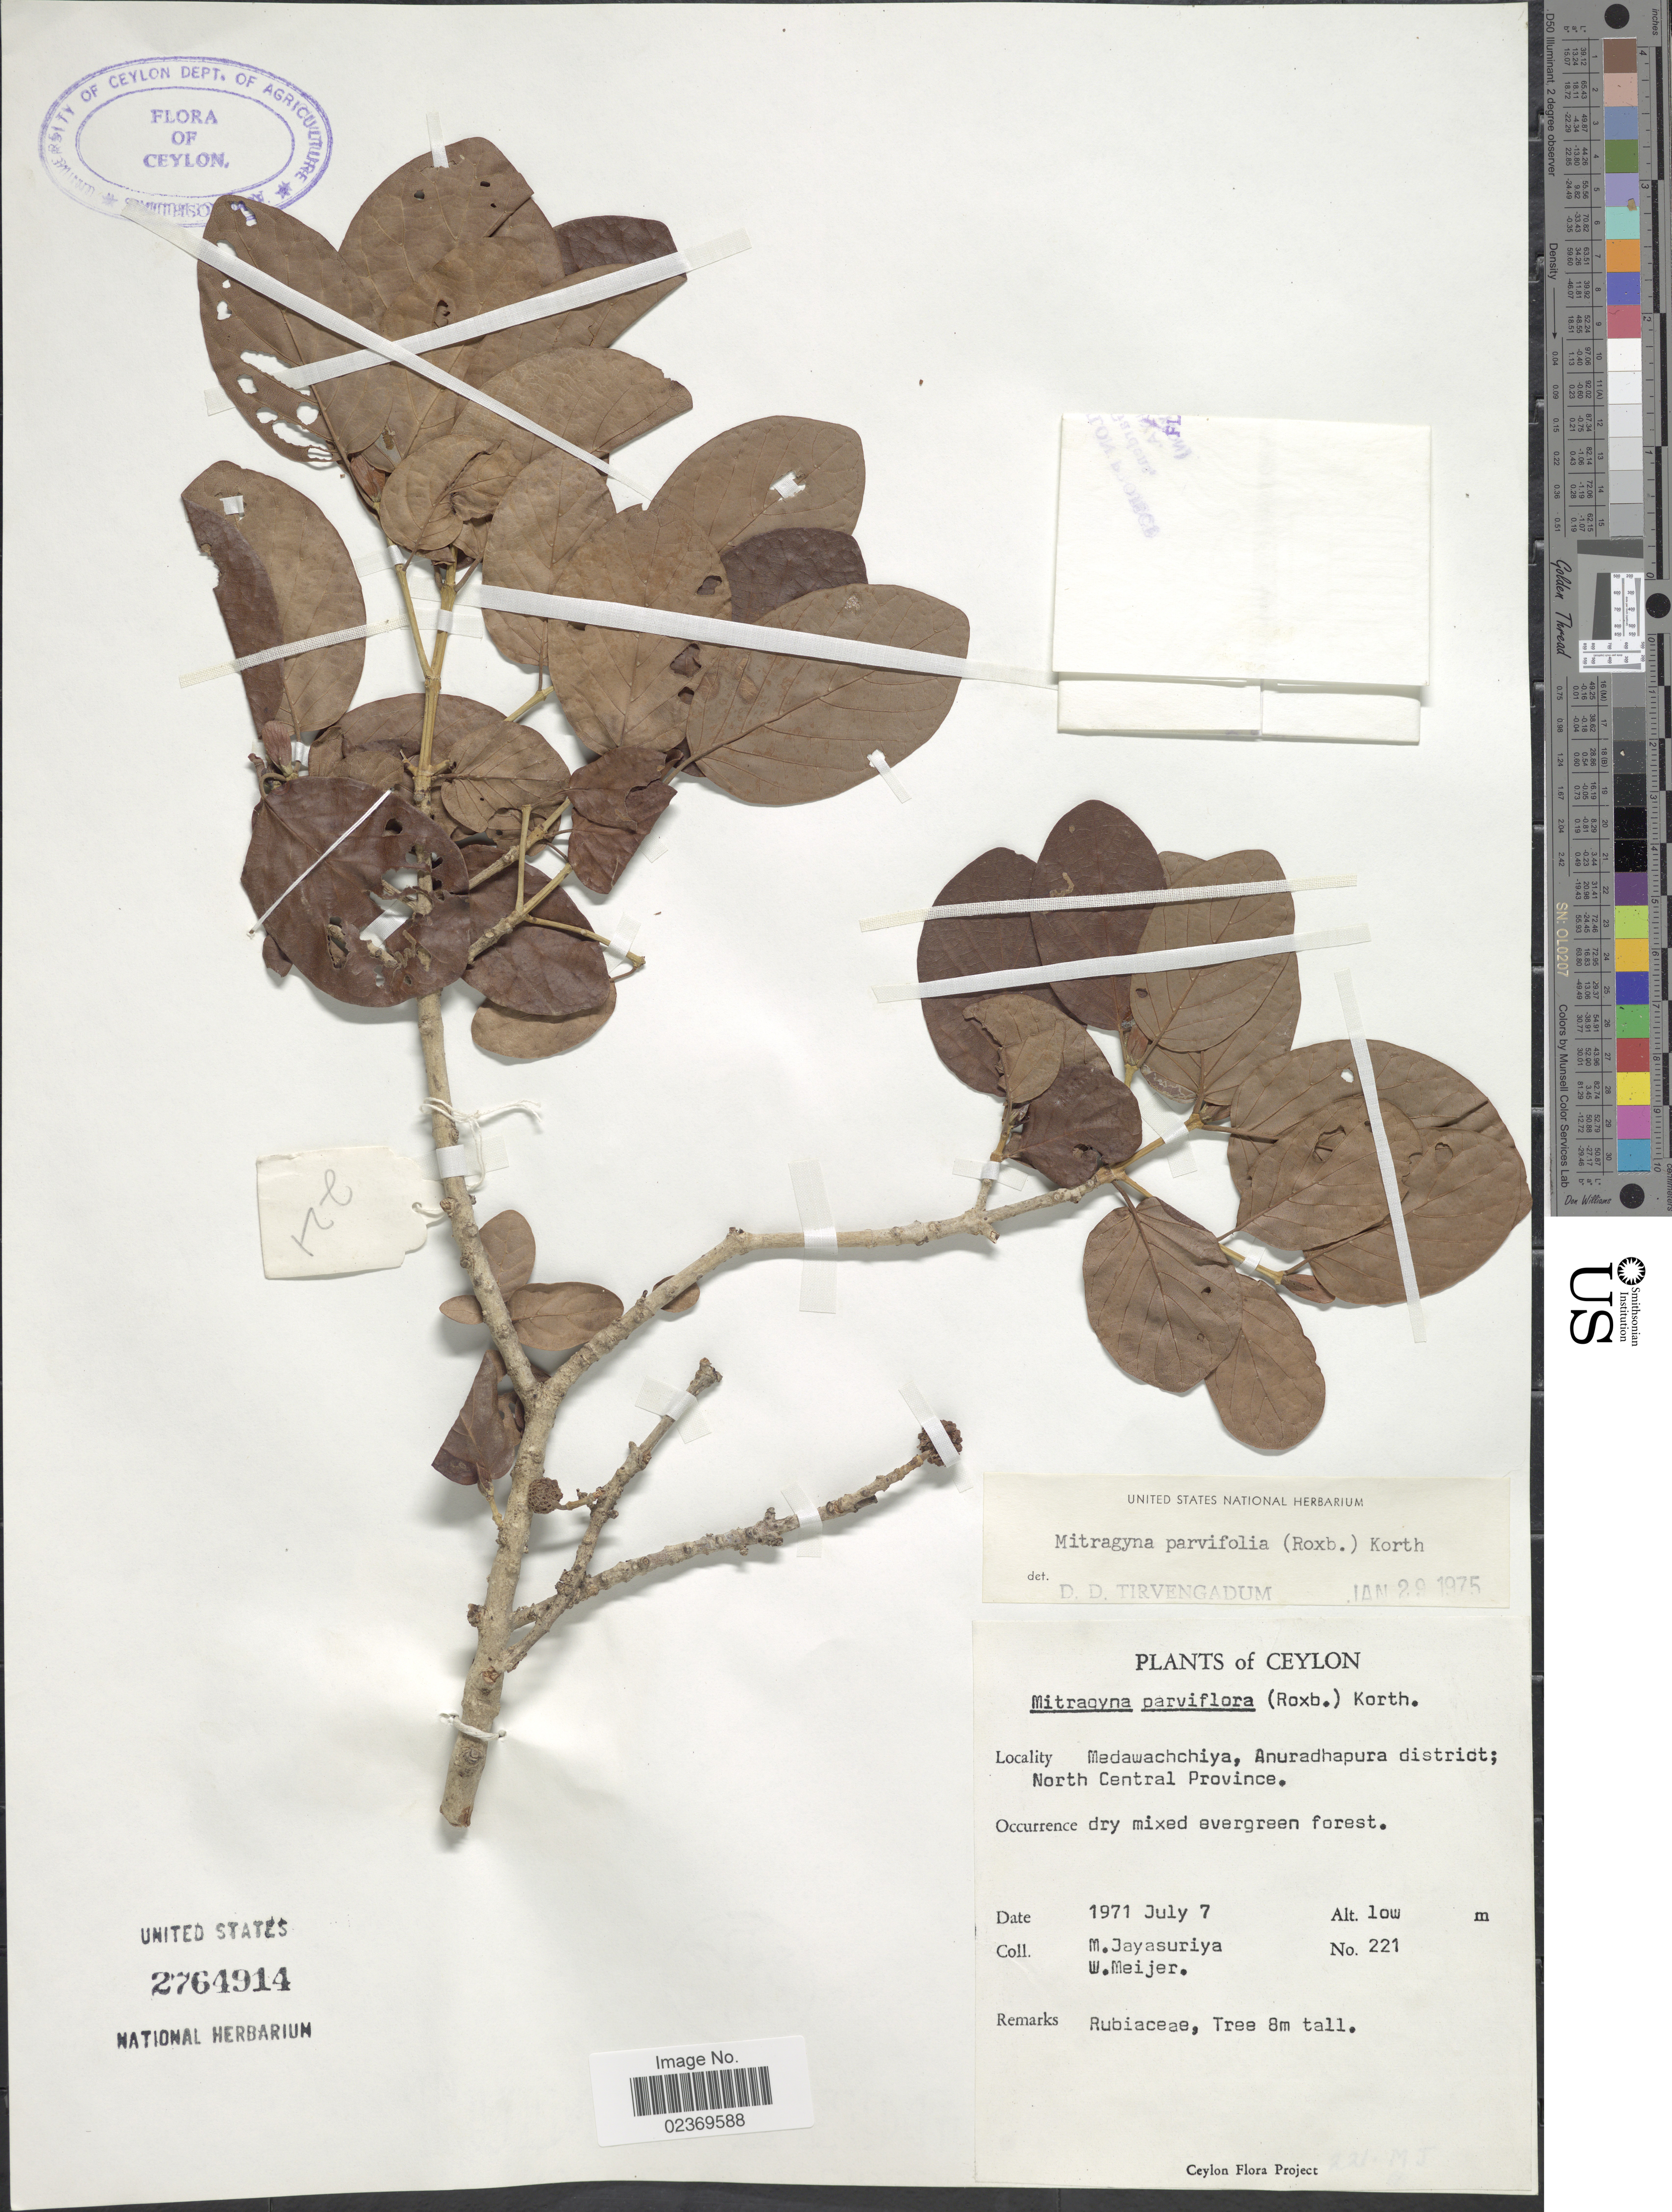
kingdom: Plantae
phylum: Tracheophyta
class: Magnoliopsida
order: Gentianales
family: Rubiaceae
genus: Mitragyna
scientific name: Mitragyna parvifolia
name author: (Roxb.) Korth.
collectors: M. Jayasuriya & W. Meijer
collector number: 221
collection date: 1971-07-07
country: Sri Lanka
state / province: North Central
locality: Medawachchiya, Anuradhapura District; North Central Province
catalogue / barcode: US 2764914